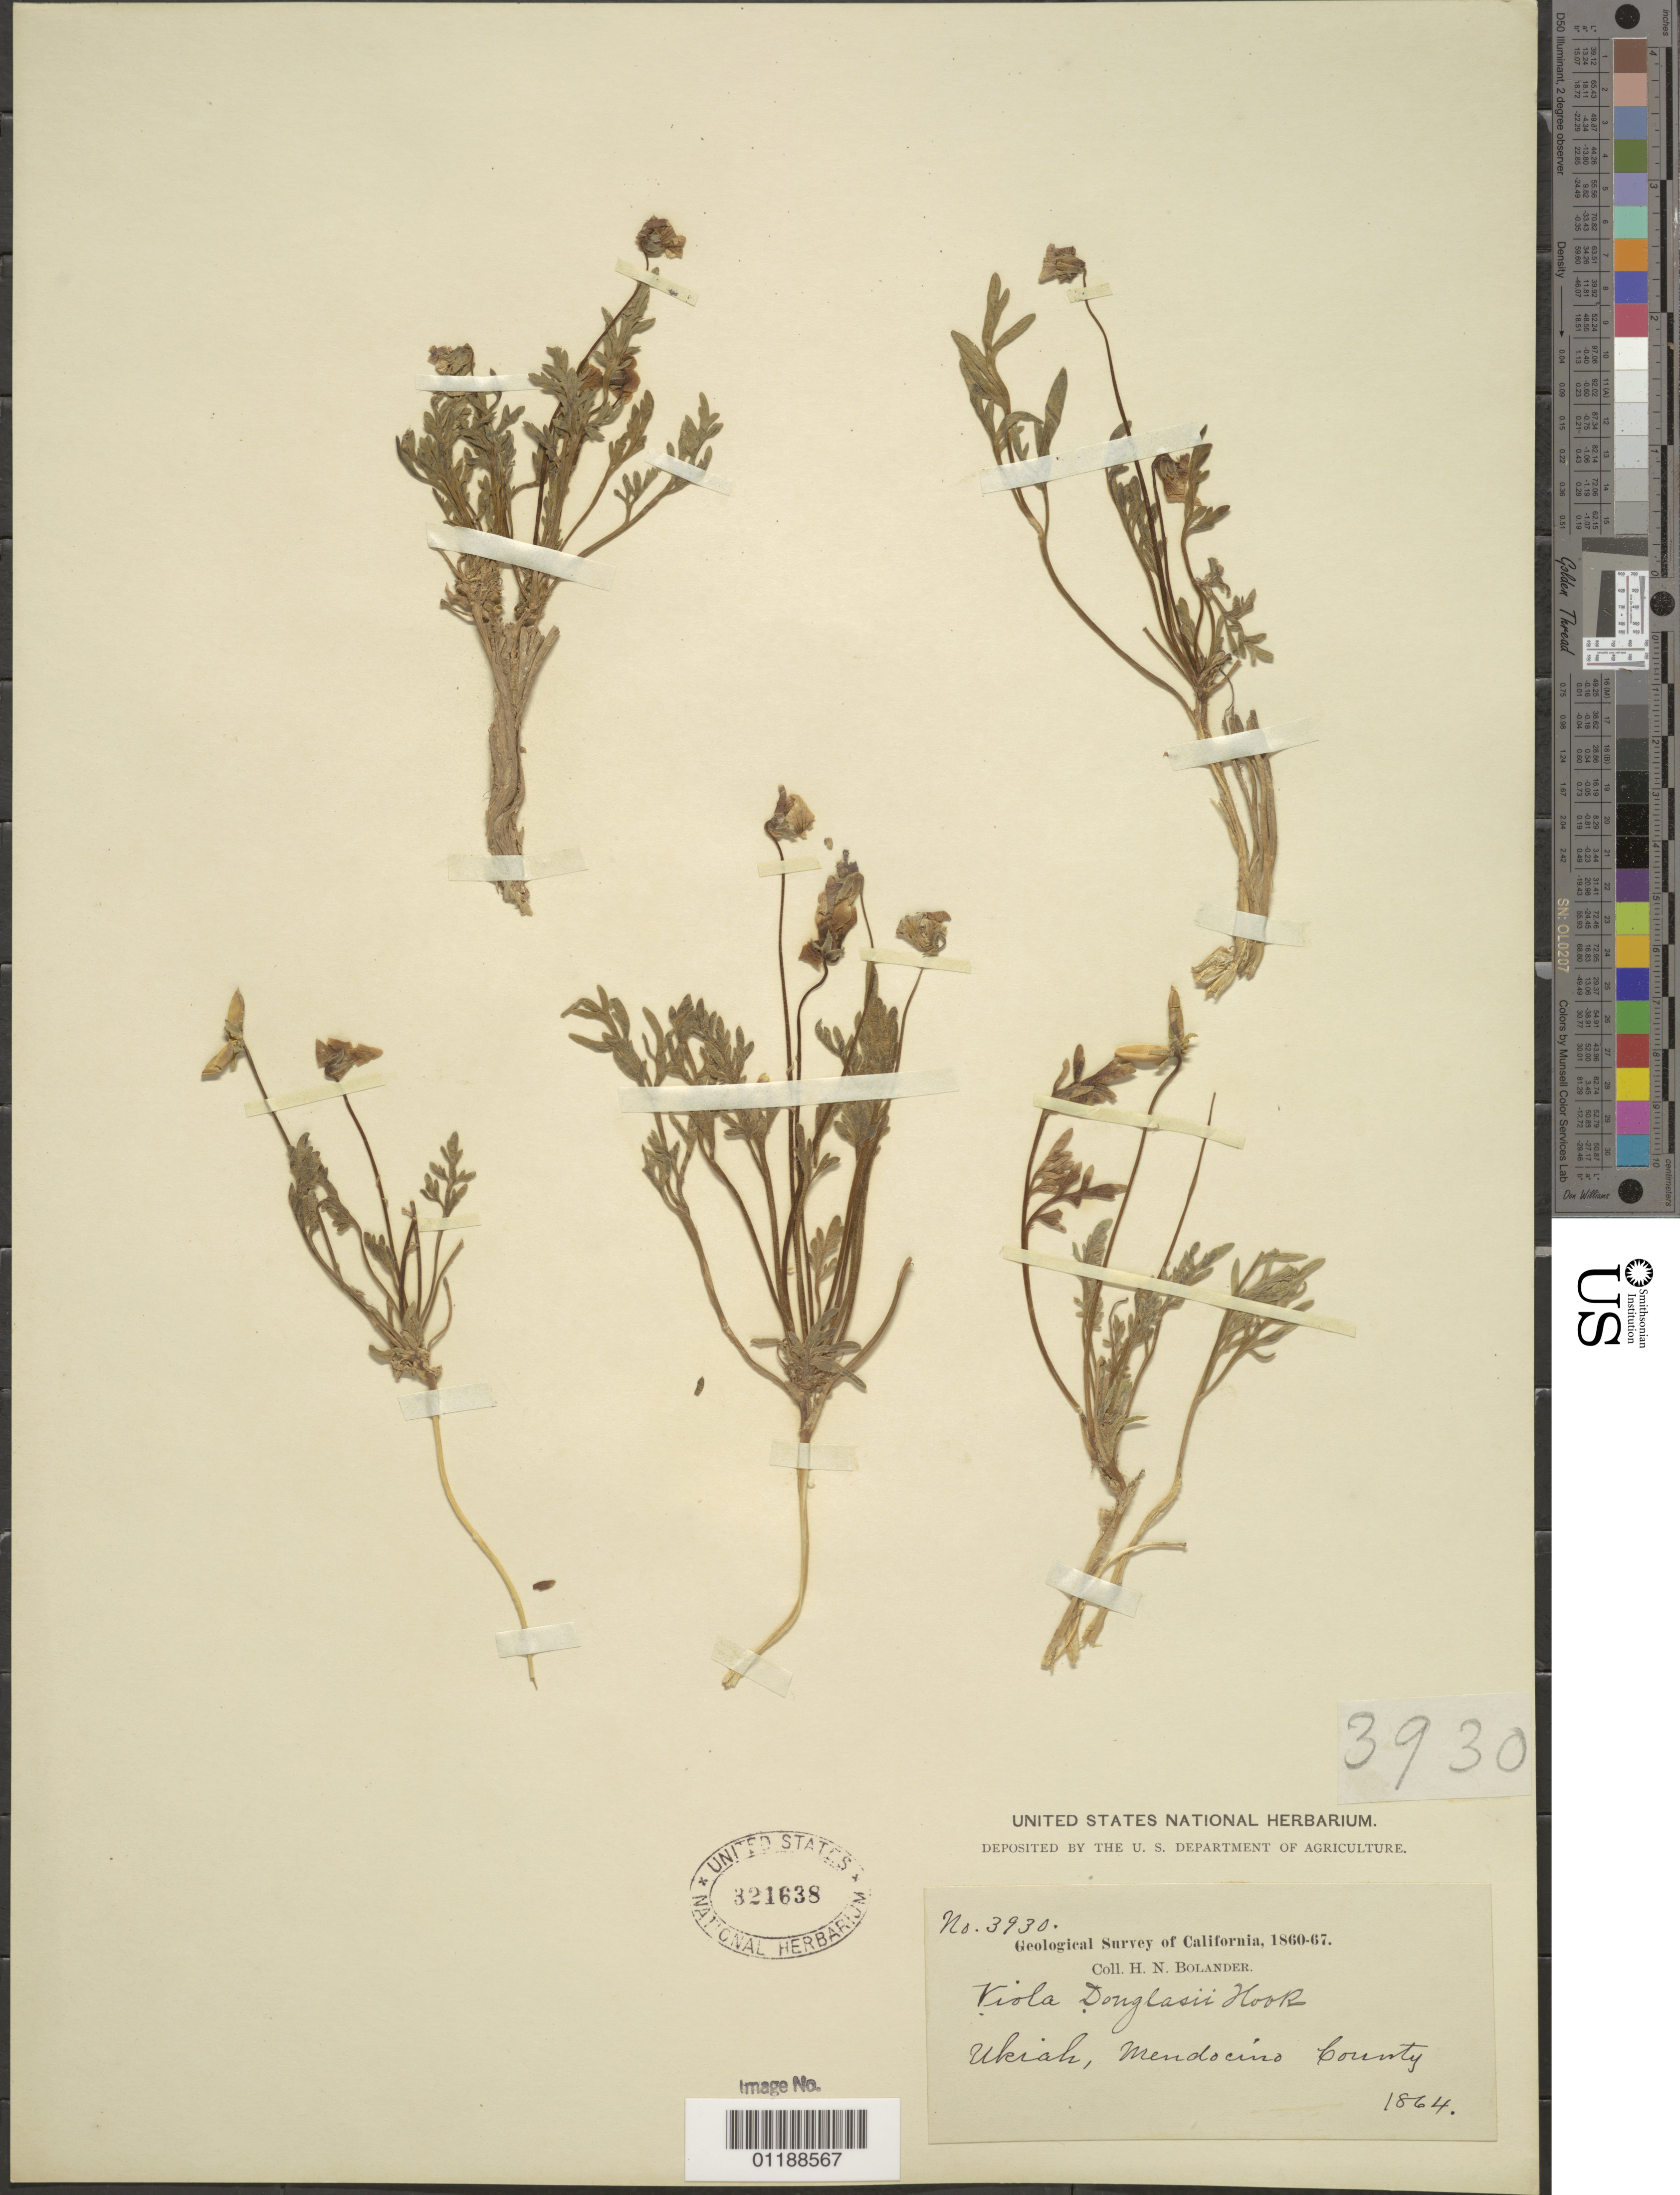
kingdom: Plantae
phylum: Tracheophyta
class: Magnoliopsida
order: Malpighiales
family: Violaceae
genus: Viola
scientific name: Viola douglasii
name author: Steud.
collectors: H. Bolander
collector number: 3930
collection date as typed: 1864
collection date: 1864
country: United States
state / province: California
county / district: Mendocino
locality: Ukiah.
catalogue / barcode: US 321638